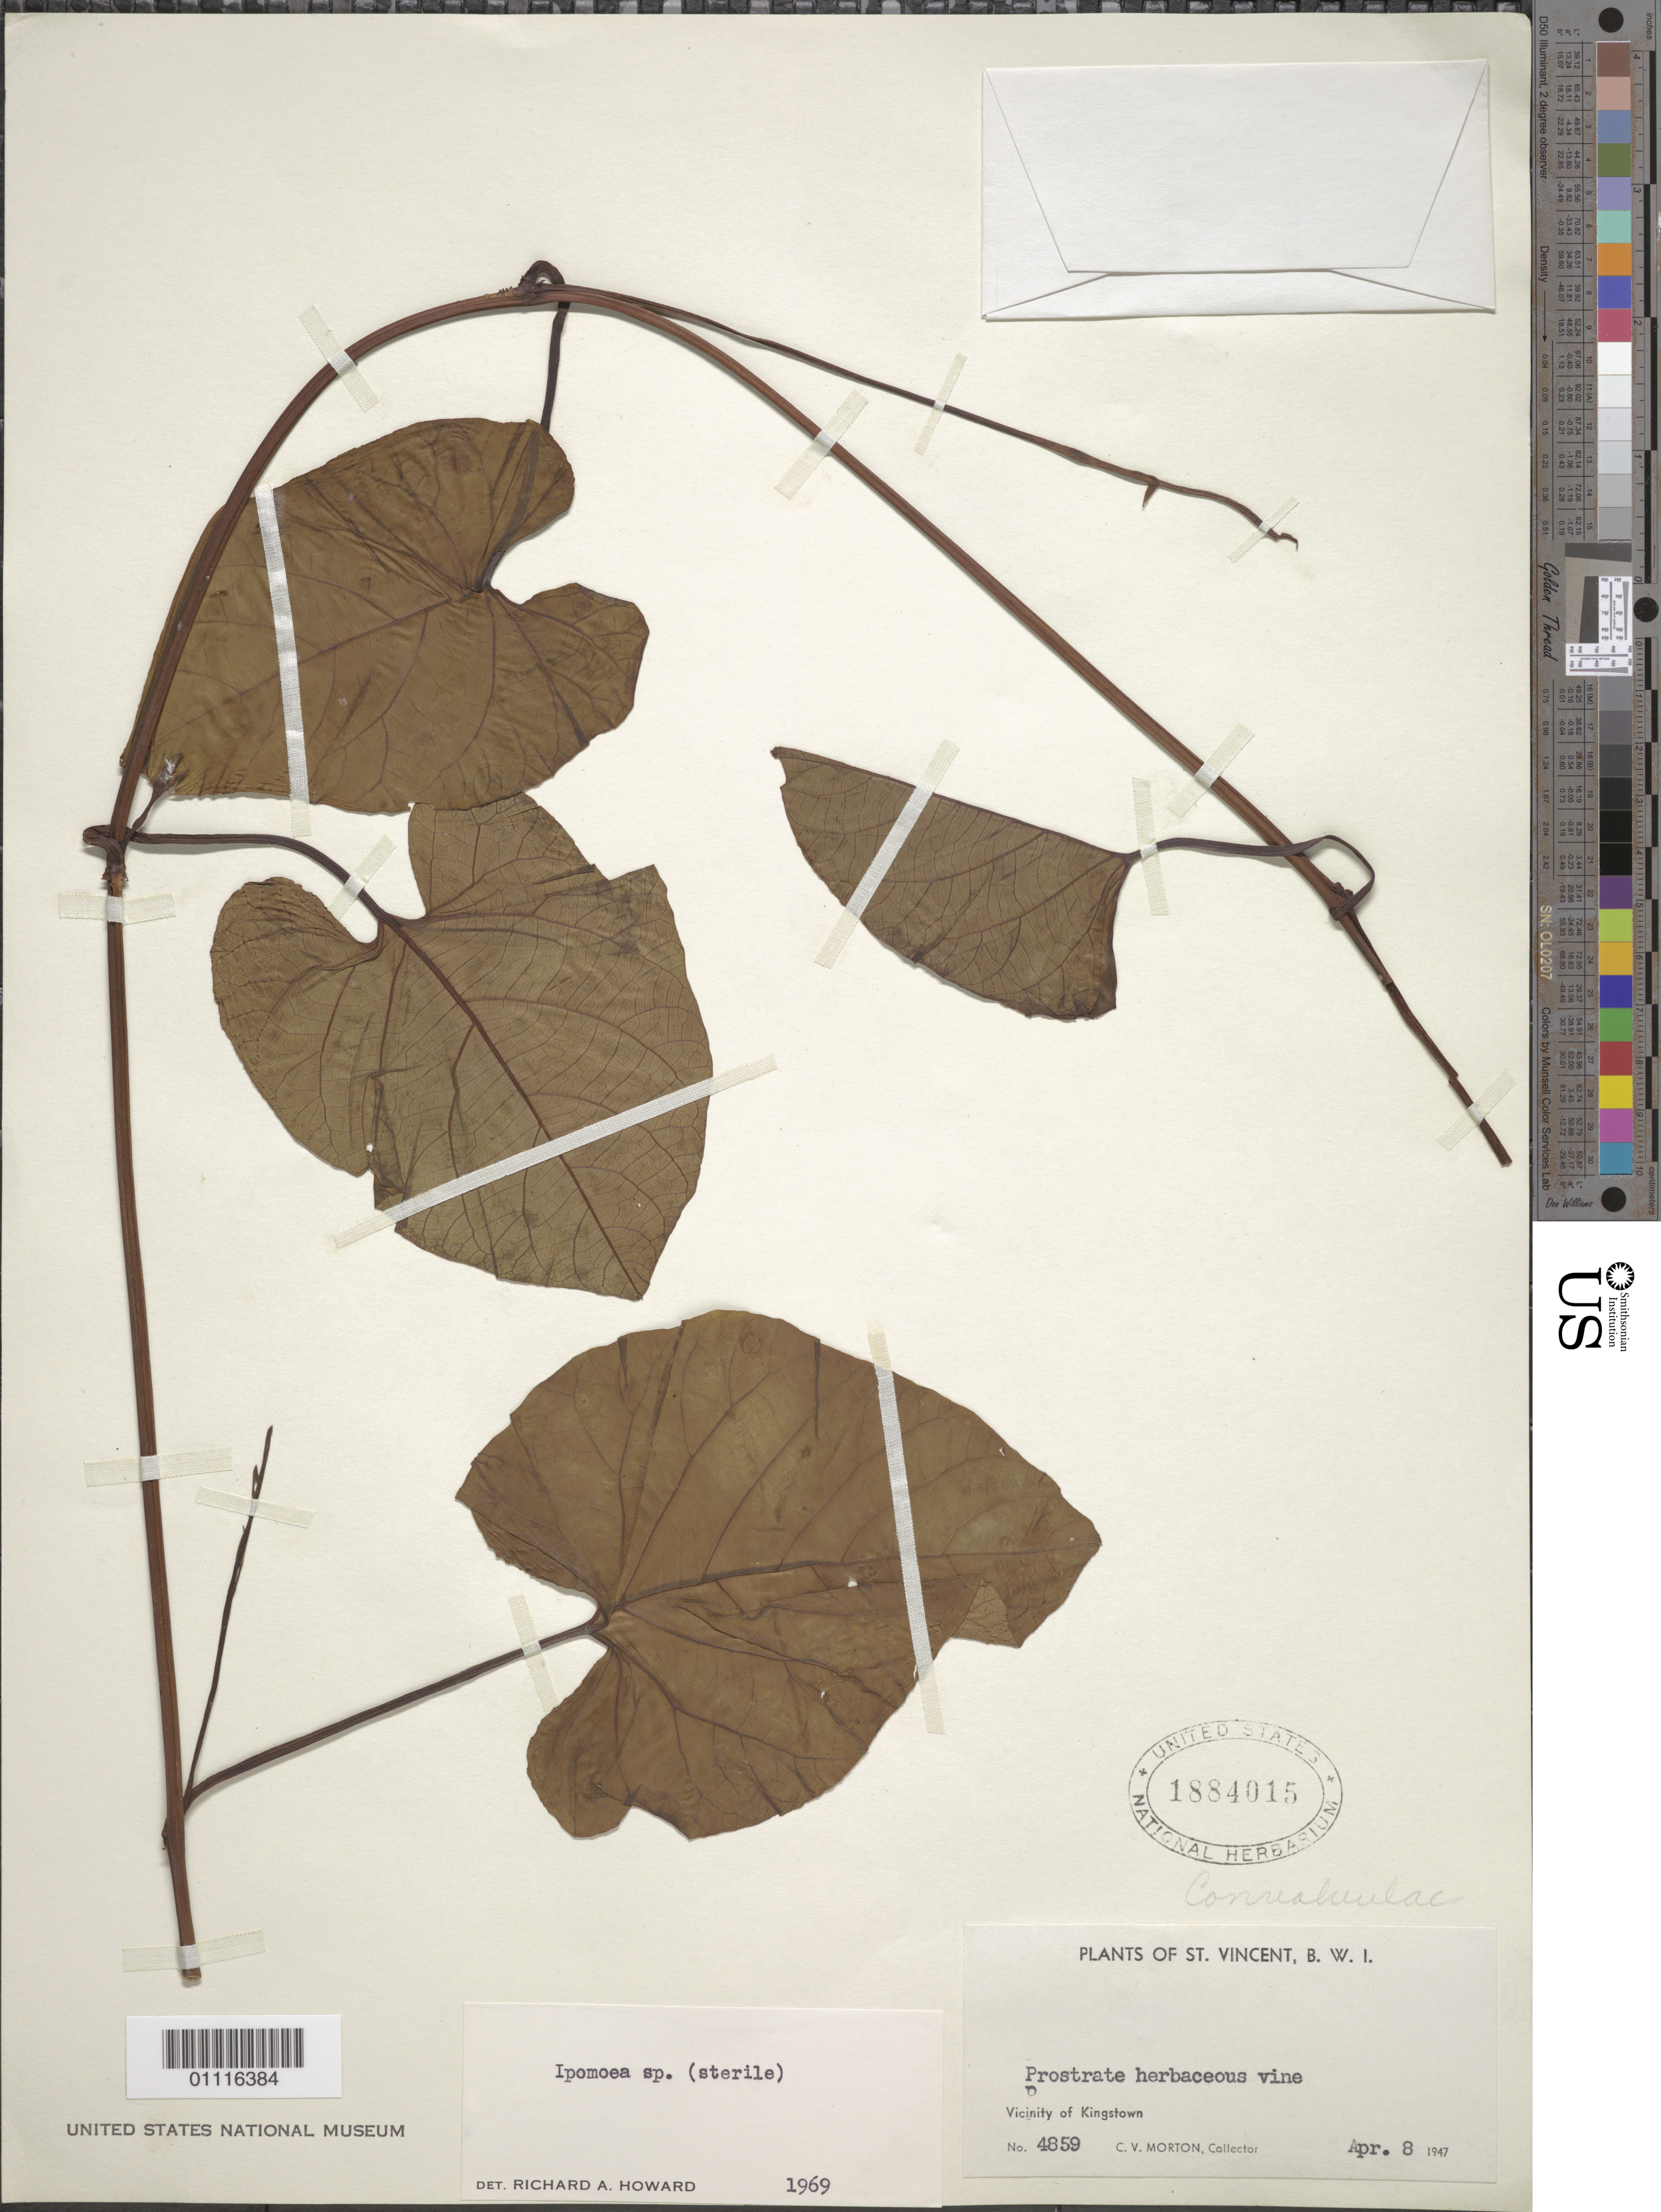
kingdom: Plantae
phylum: Tracheophyta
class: Magnoliopsida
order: Solanales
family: Convolvulaceae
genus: Ipomoea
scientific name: Ipomoea sp.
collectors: C. V. Morton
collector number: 4859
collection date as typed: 08 Apr 1947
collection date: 1947-04-08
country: St. Vincent - Grenadines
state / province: Saint George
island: St. Vincent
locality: Vicinity of Kingstown.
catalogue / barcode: US 1884015